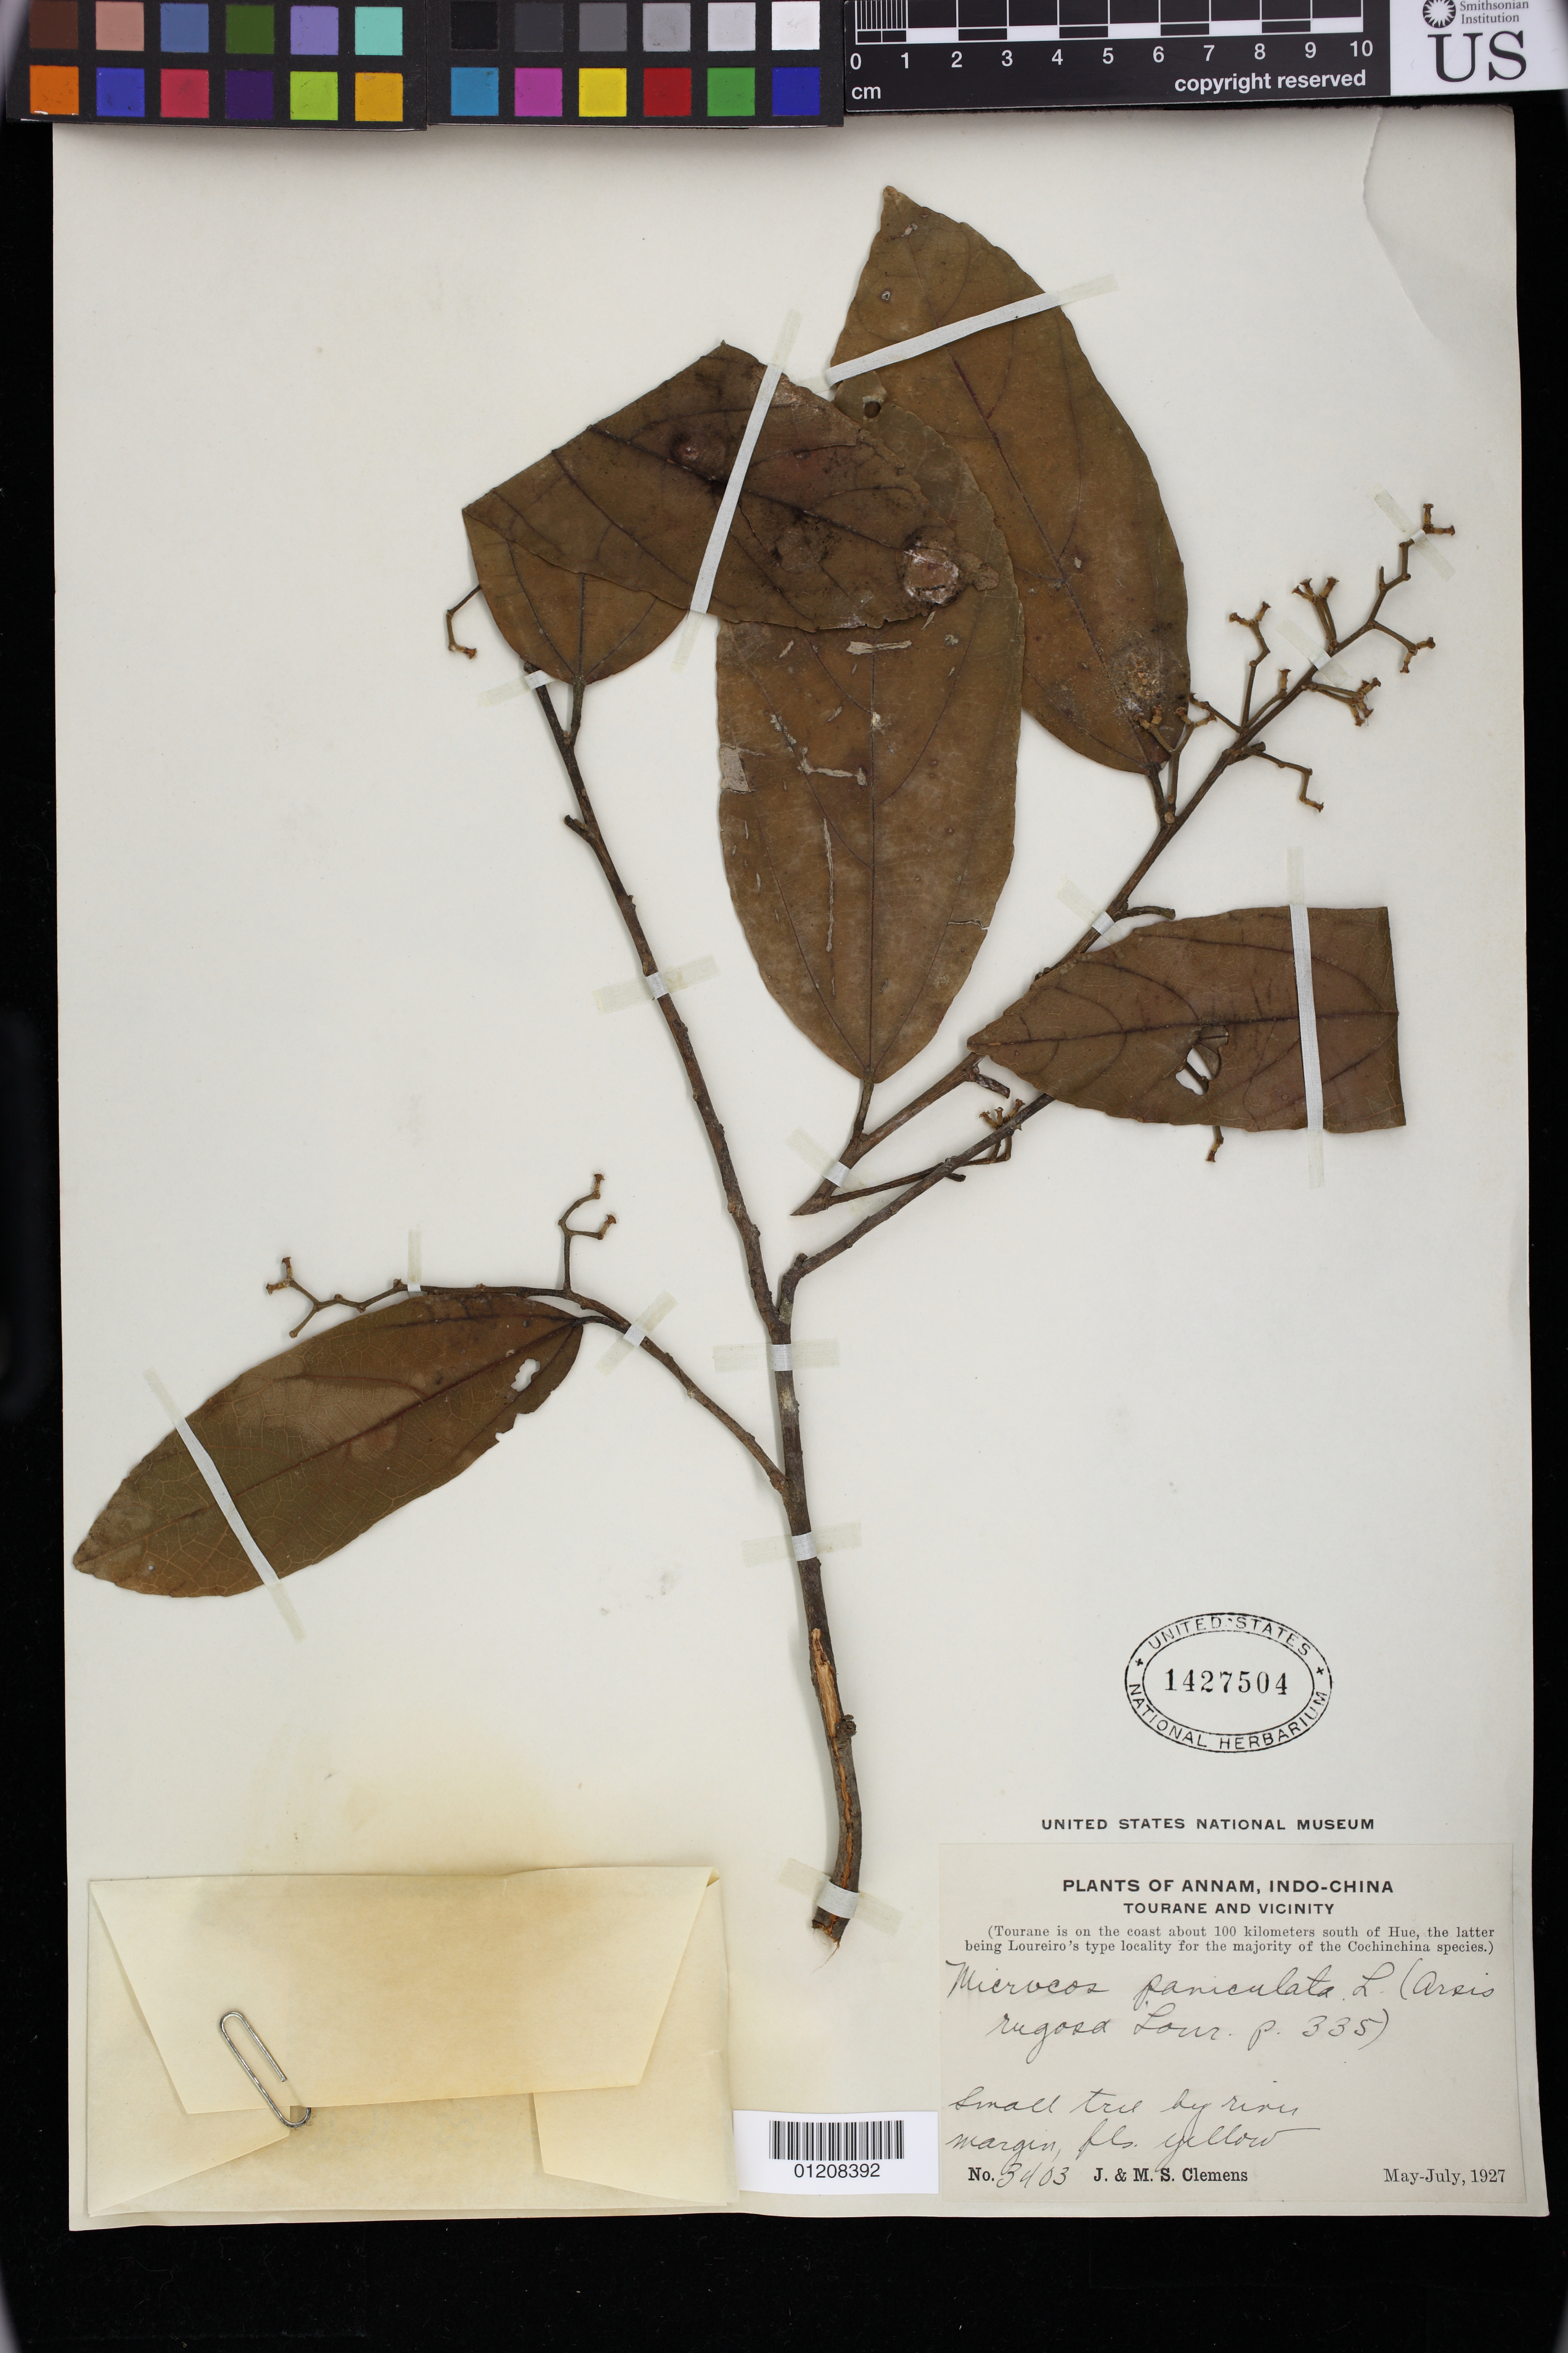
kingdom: Plantae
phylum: Tracheophyta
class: Magnoliopsida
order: Malvales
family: Malvaceae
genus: Microcos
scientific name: Microcos paniculata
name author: L.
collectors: J. Clemens & M. S. Clemens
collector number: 3403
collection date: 1927-05/1927-07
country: Vietnam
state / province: Da Nang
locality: Annam, Tourane [Da Nang] and vicinity.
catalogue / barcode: US 1427504